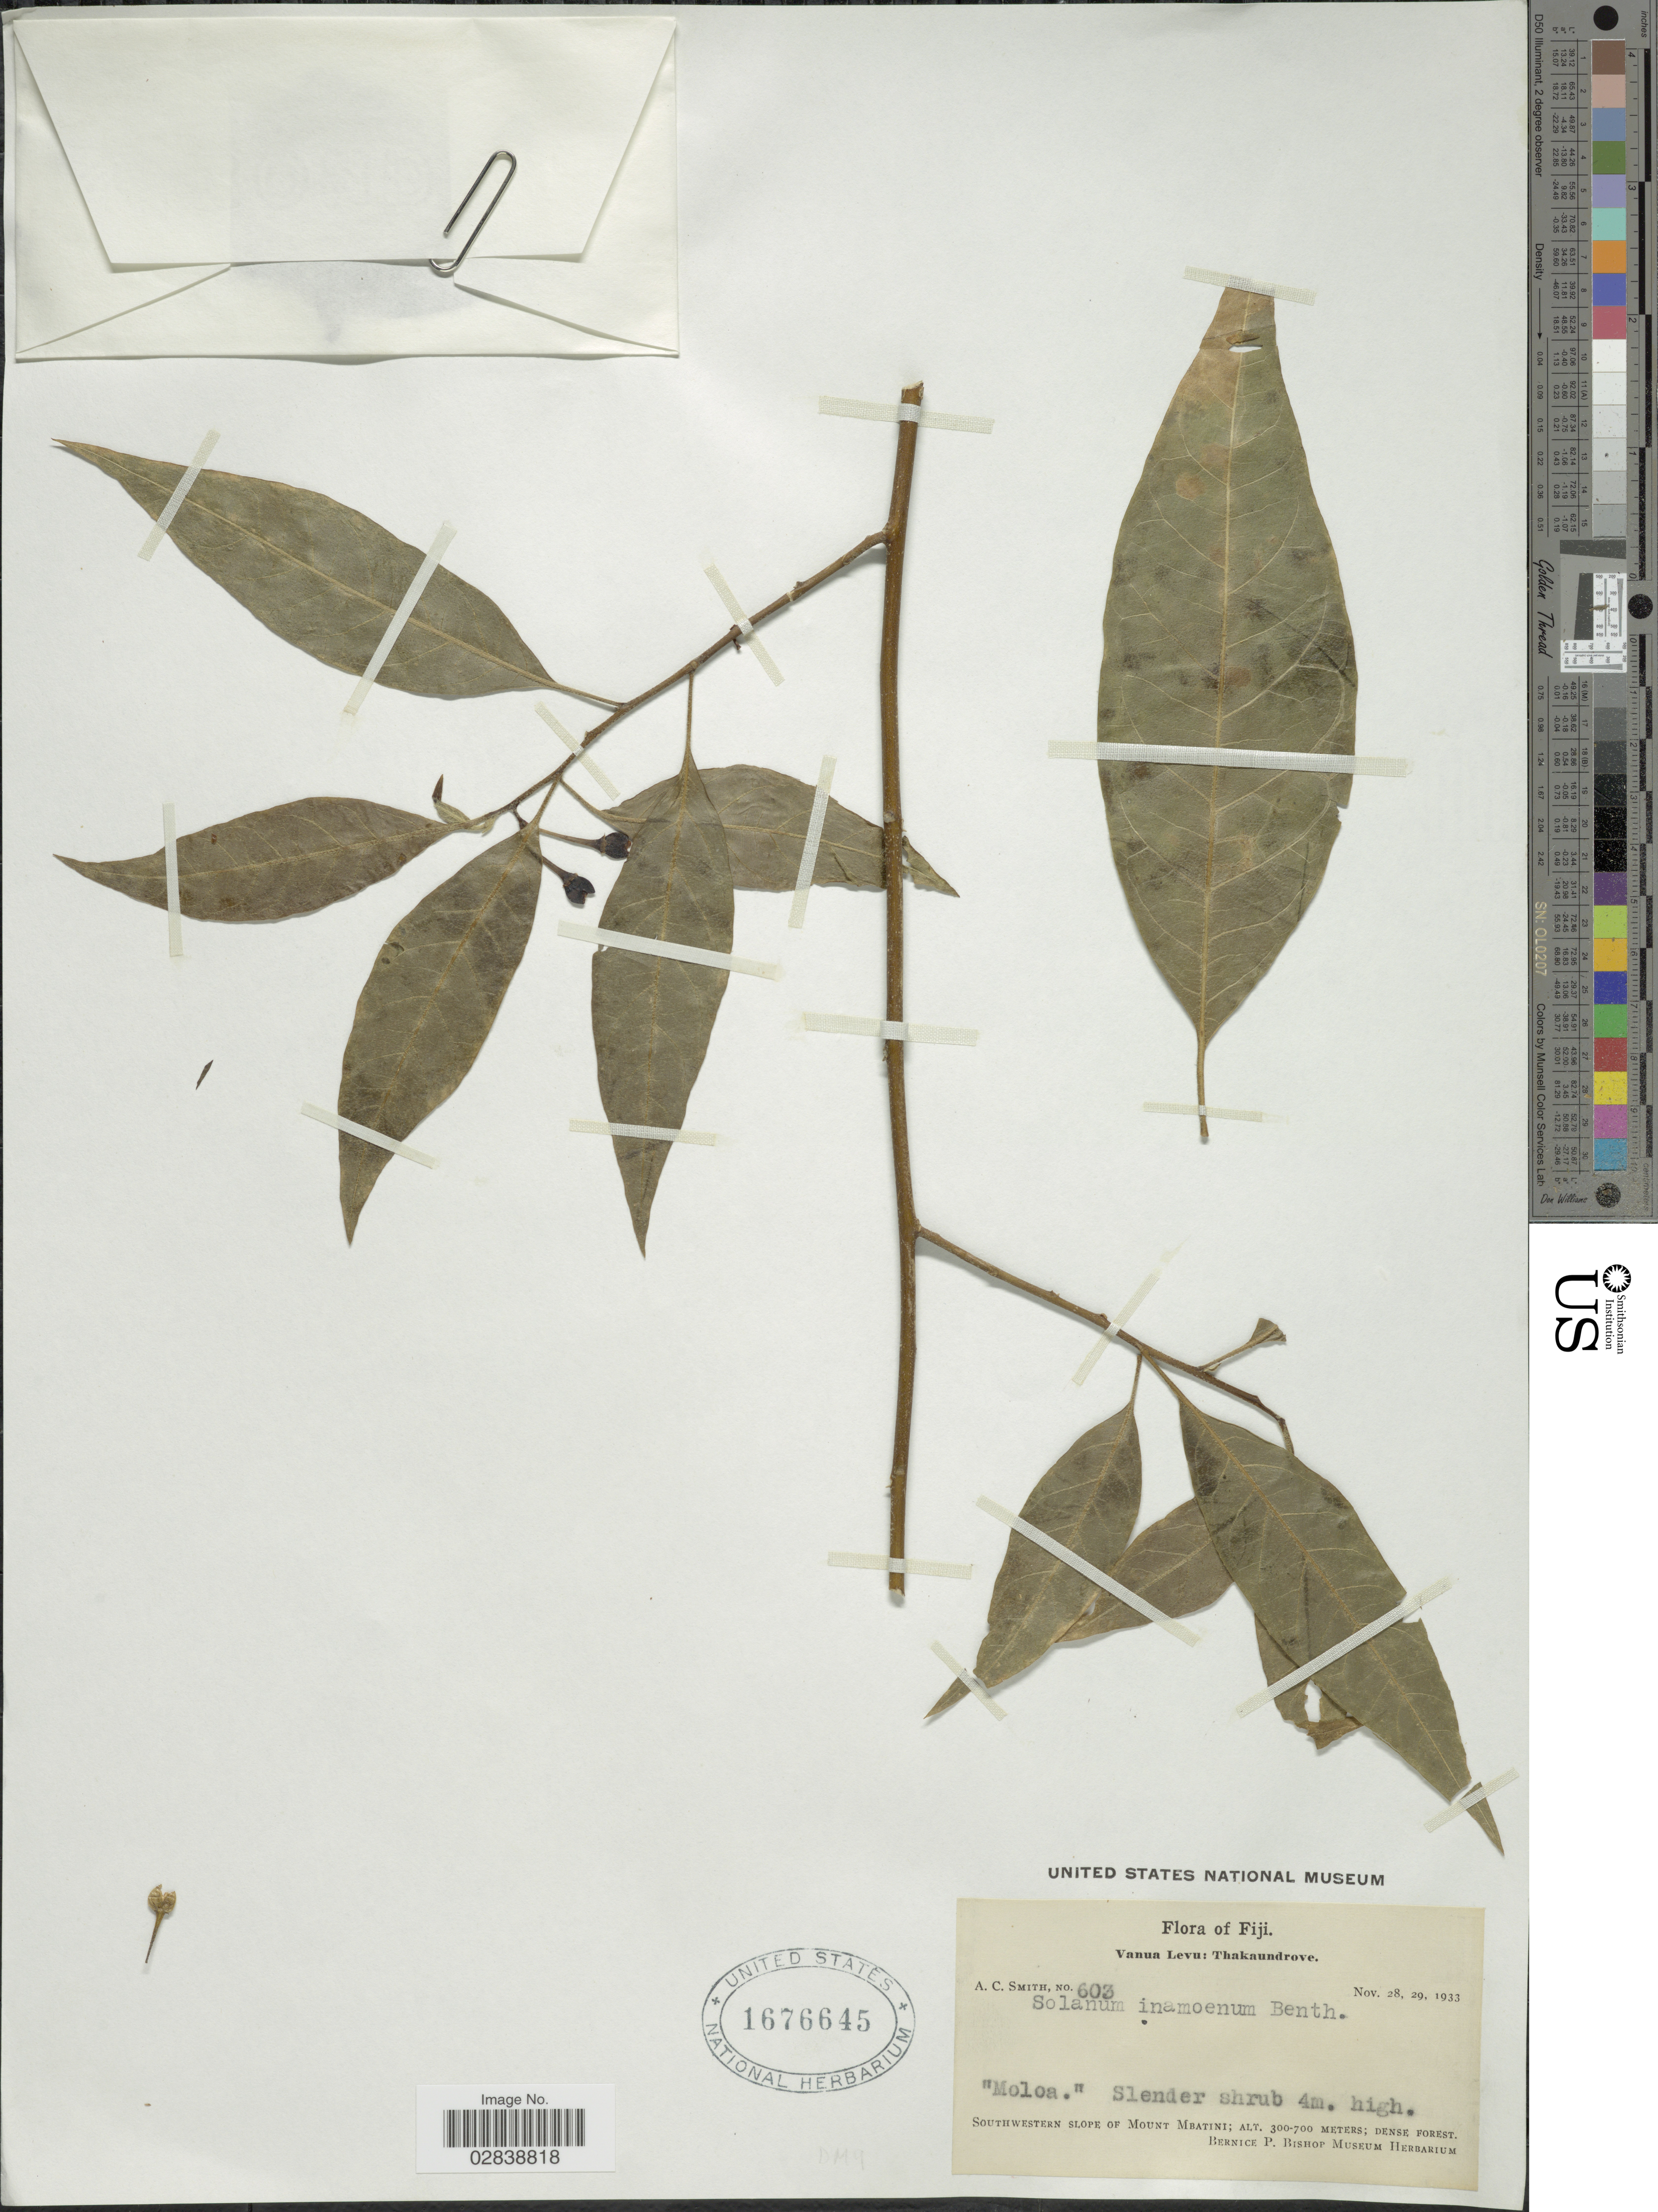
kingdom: Plantae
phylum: Tracheophyta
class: Magnoliopsida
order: Solanales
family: Solanaceae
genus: Solanum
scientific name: Solanum pseudopedunculatum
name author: D.H.R. McClell.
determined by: Knapp, S. D.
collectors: A. C. Smith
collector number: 603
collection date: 1933-11-28/1933-11-29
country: Fiji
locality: Vanua Levu: Thakaundrove. Southwestern slope of Mount Mbatini.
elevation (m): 300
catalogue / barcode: US 1676645